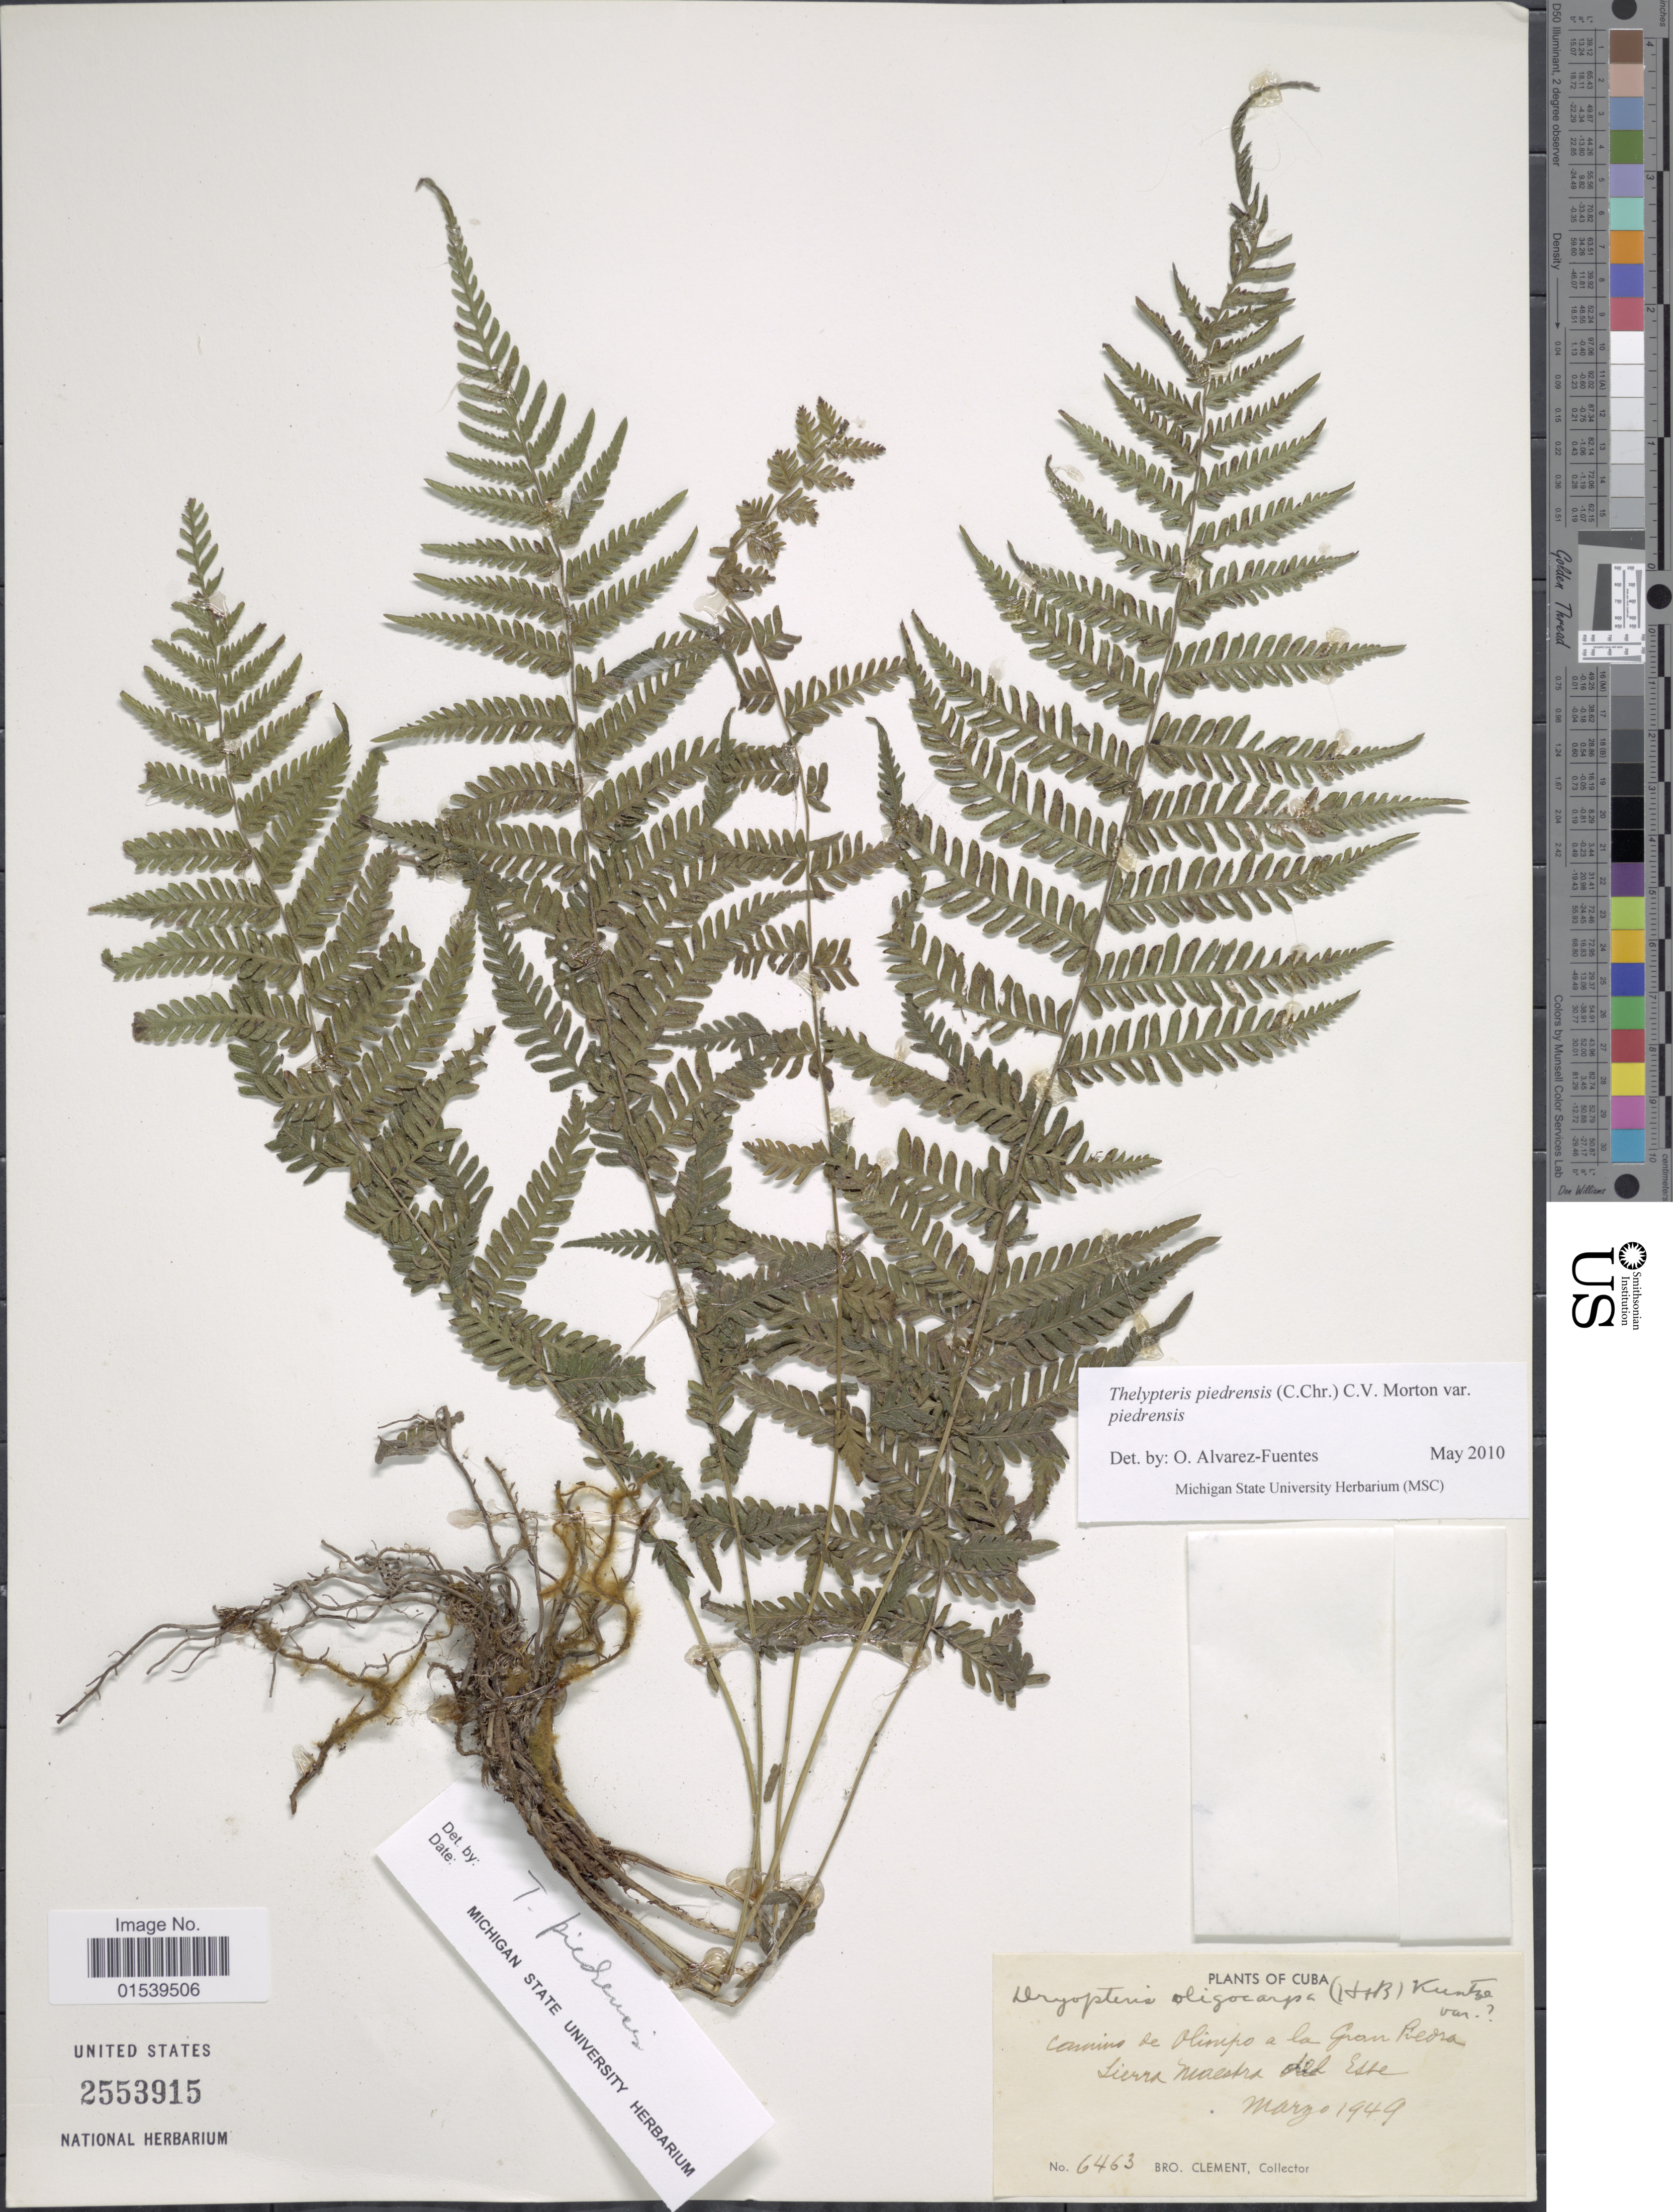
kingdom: Plantae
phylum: Tracheophyta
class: Polypodiopsida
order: Polypodiales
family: Thelypteridaceae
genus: Amauropelta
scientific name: Amauropelta piedrensis (C. Chr.) comb. nov., ined 2015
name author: (C. Chr.)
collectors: B. Clement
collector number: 6463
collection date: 1949-03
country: Cuba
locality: Camino de Olimpo a la Gran Piedra, Sierra Maestra del Este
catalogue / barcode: US 2553915